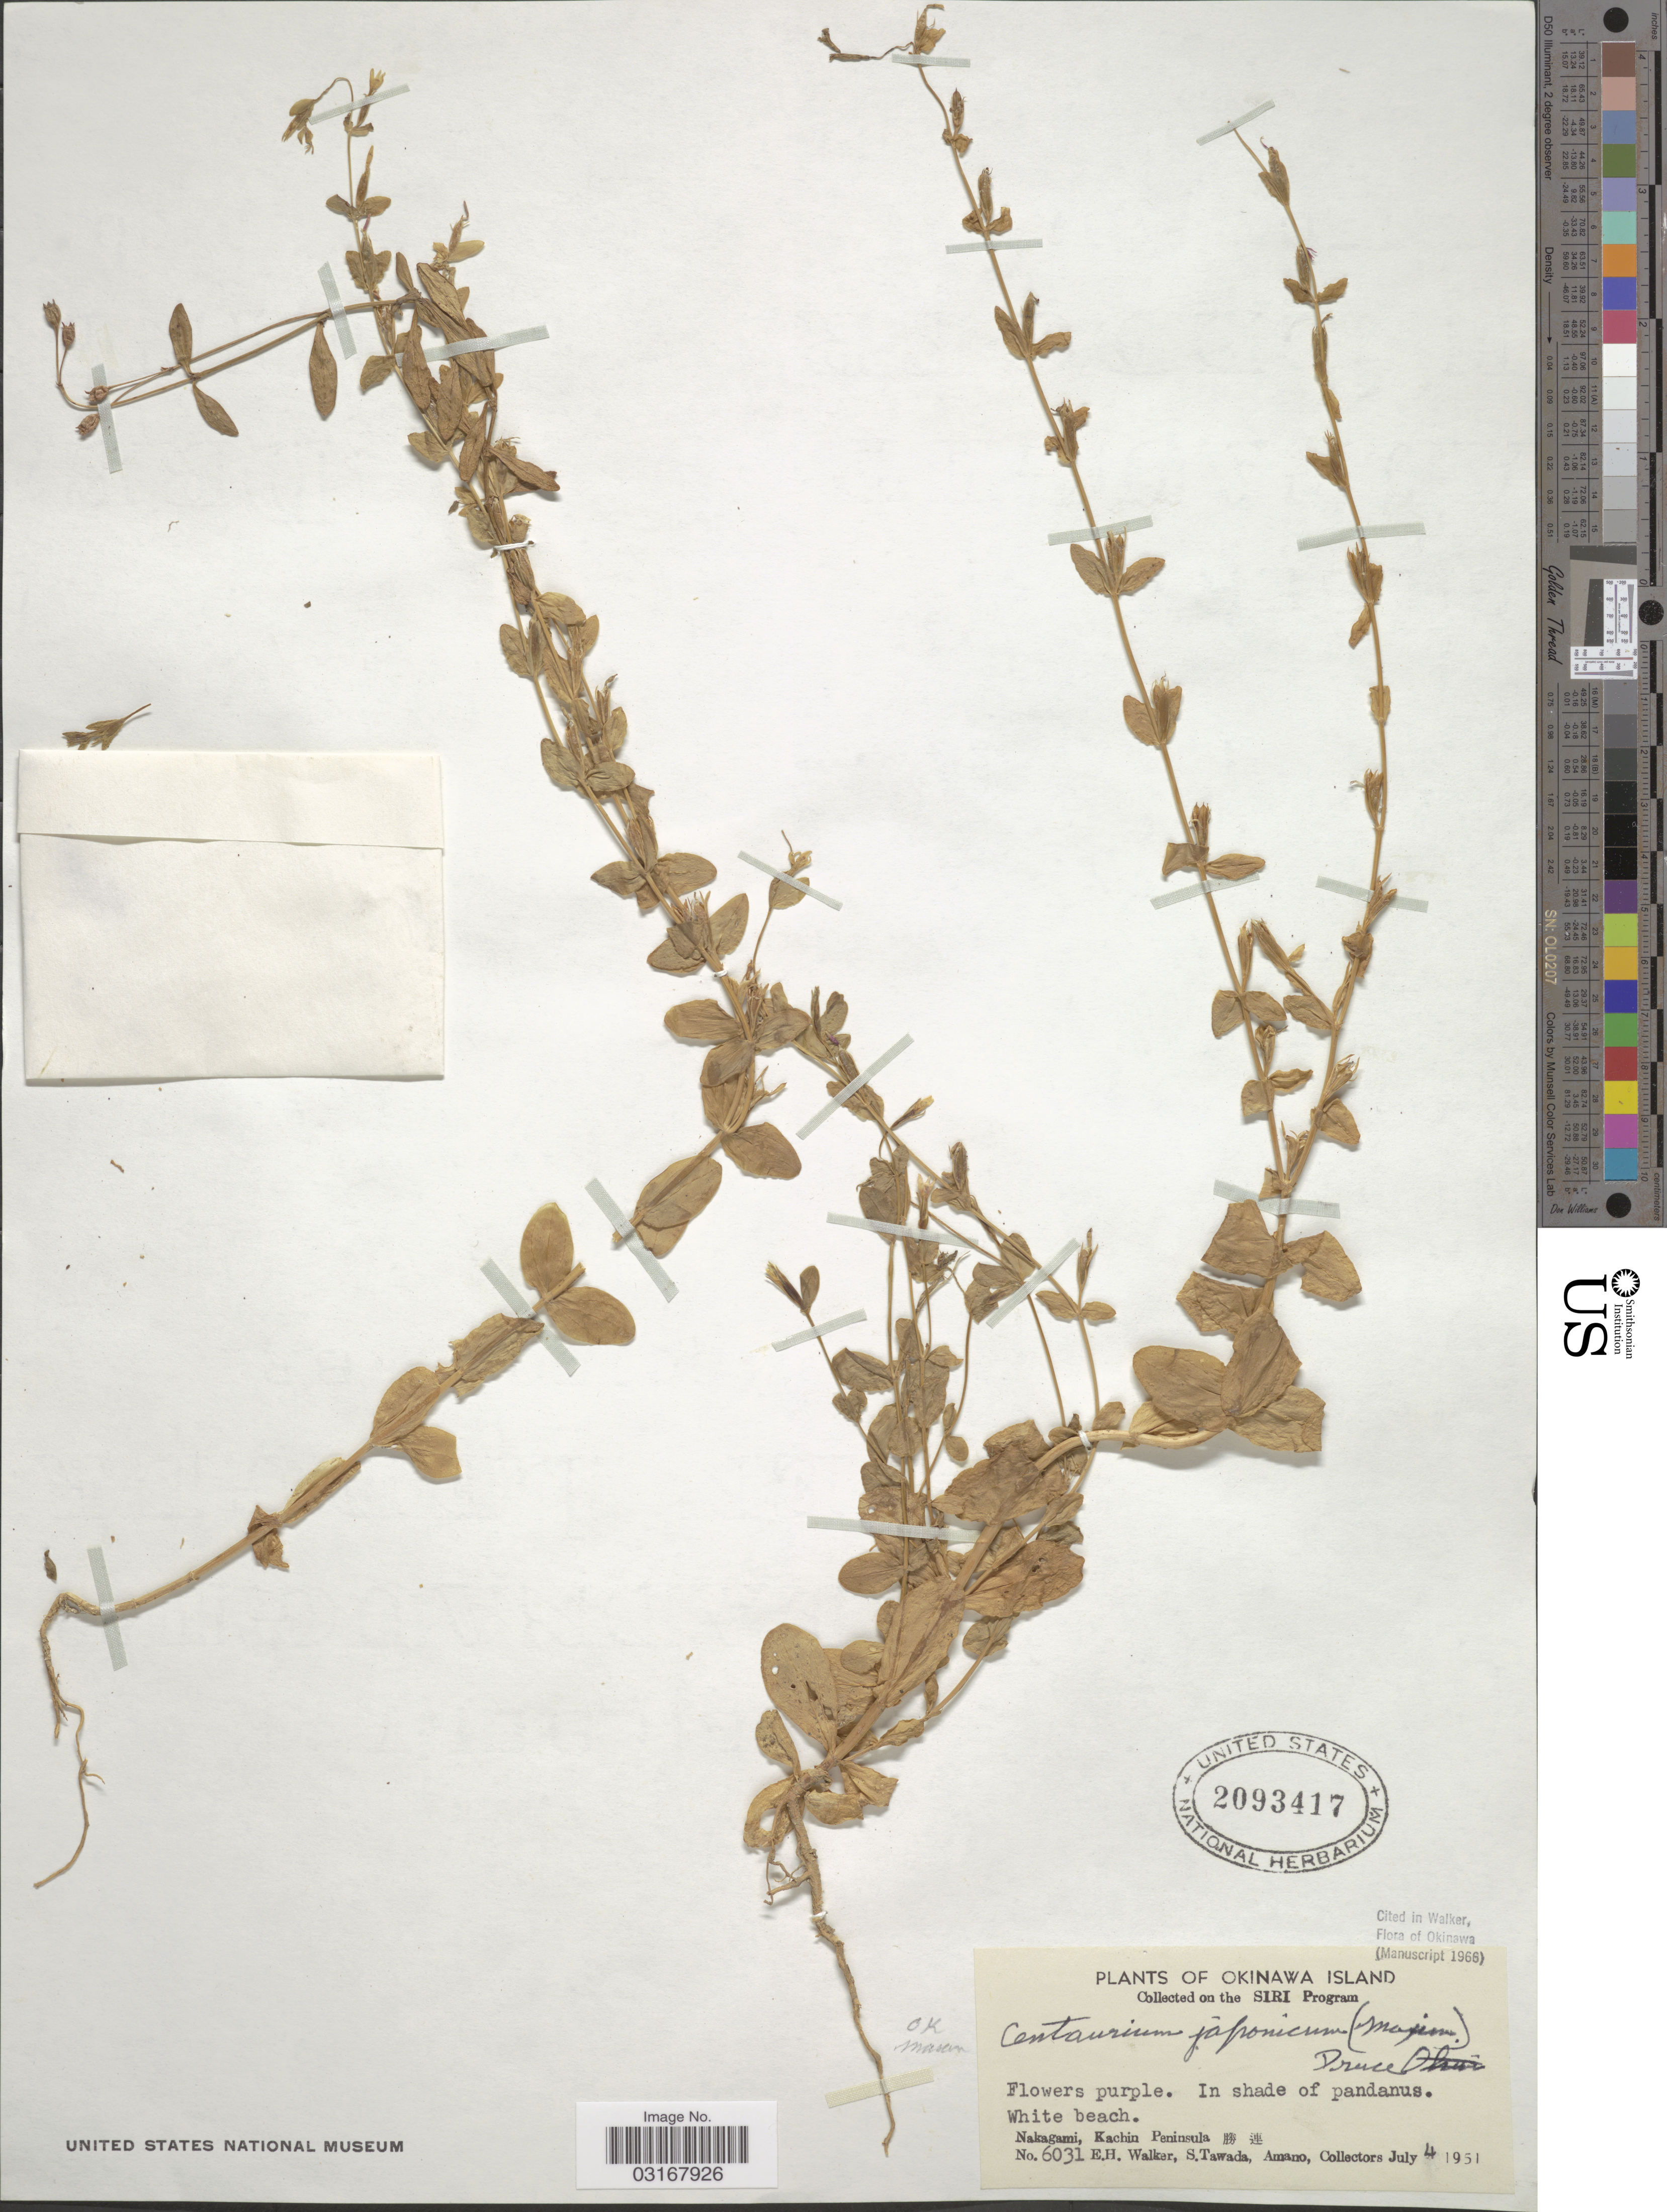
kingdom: Plantae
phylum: Tracheophyta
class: Magnoliopsida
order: Gentianales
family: Gentianaceae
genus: Centaurium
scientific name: Centaurium japonicum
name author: (Maxim.) Druce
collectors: E. H. Walker, S. Tawada & Amano, --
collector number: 6031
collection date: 1951-07-04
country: Japan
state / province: Okinawa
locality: Okinawa Island. Nakagami, Kachin Peninsula.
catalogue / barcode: US 2093417